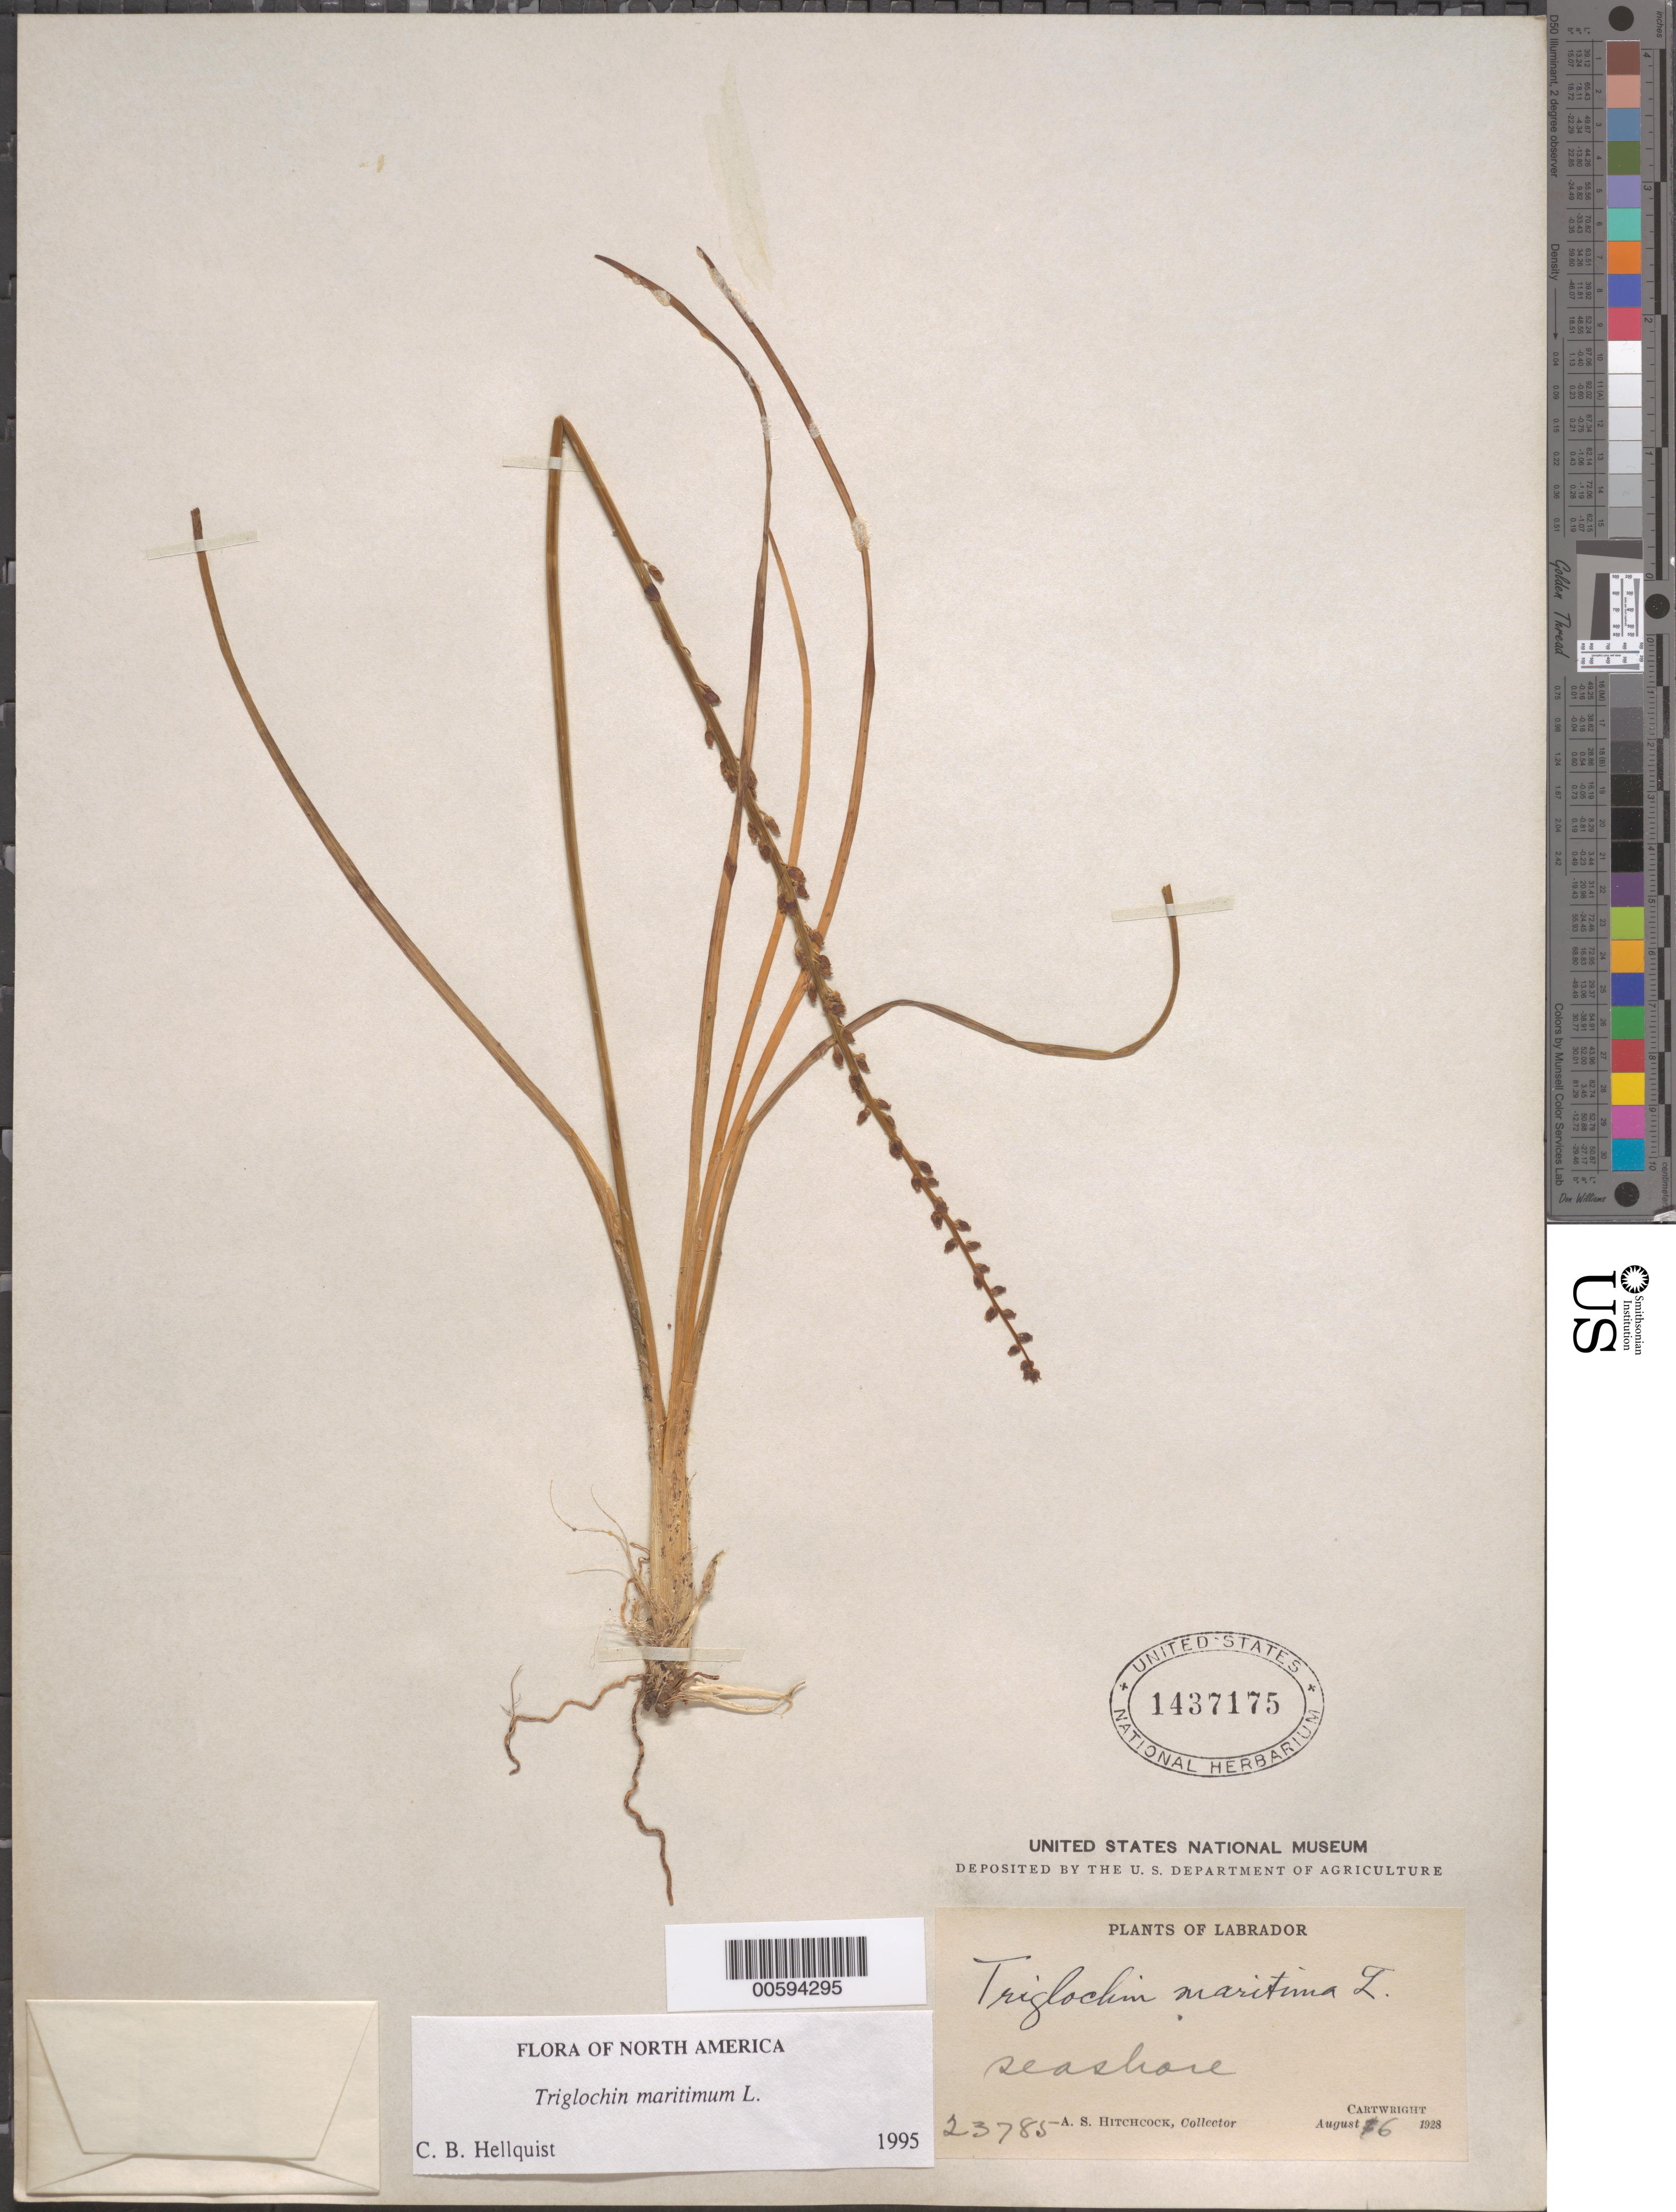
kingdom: Plantae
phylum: Tracheophyta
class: Liliopsida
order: Alismatales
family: Juncaginaceae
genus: Triglochin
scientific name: Triglochin maritima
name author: L.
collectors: A. S. Hitchcock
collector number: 23785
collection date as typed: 06 Aug 1928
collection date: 1928-08-06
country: Canada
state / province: Newfoundland and Labrador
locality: Labrador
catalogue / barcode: US 1437175